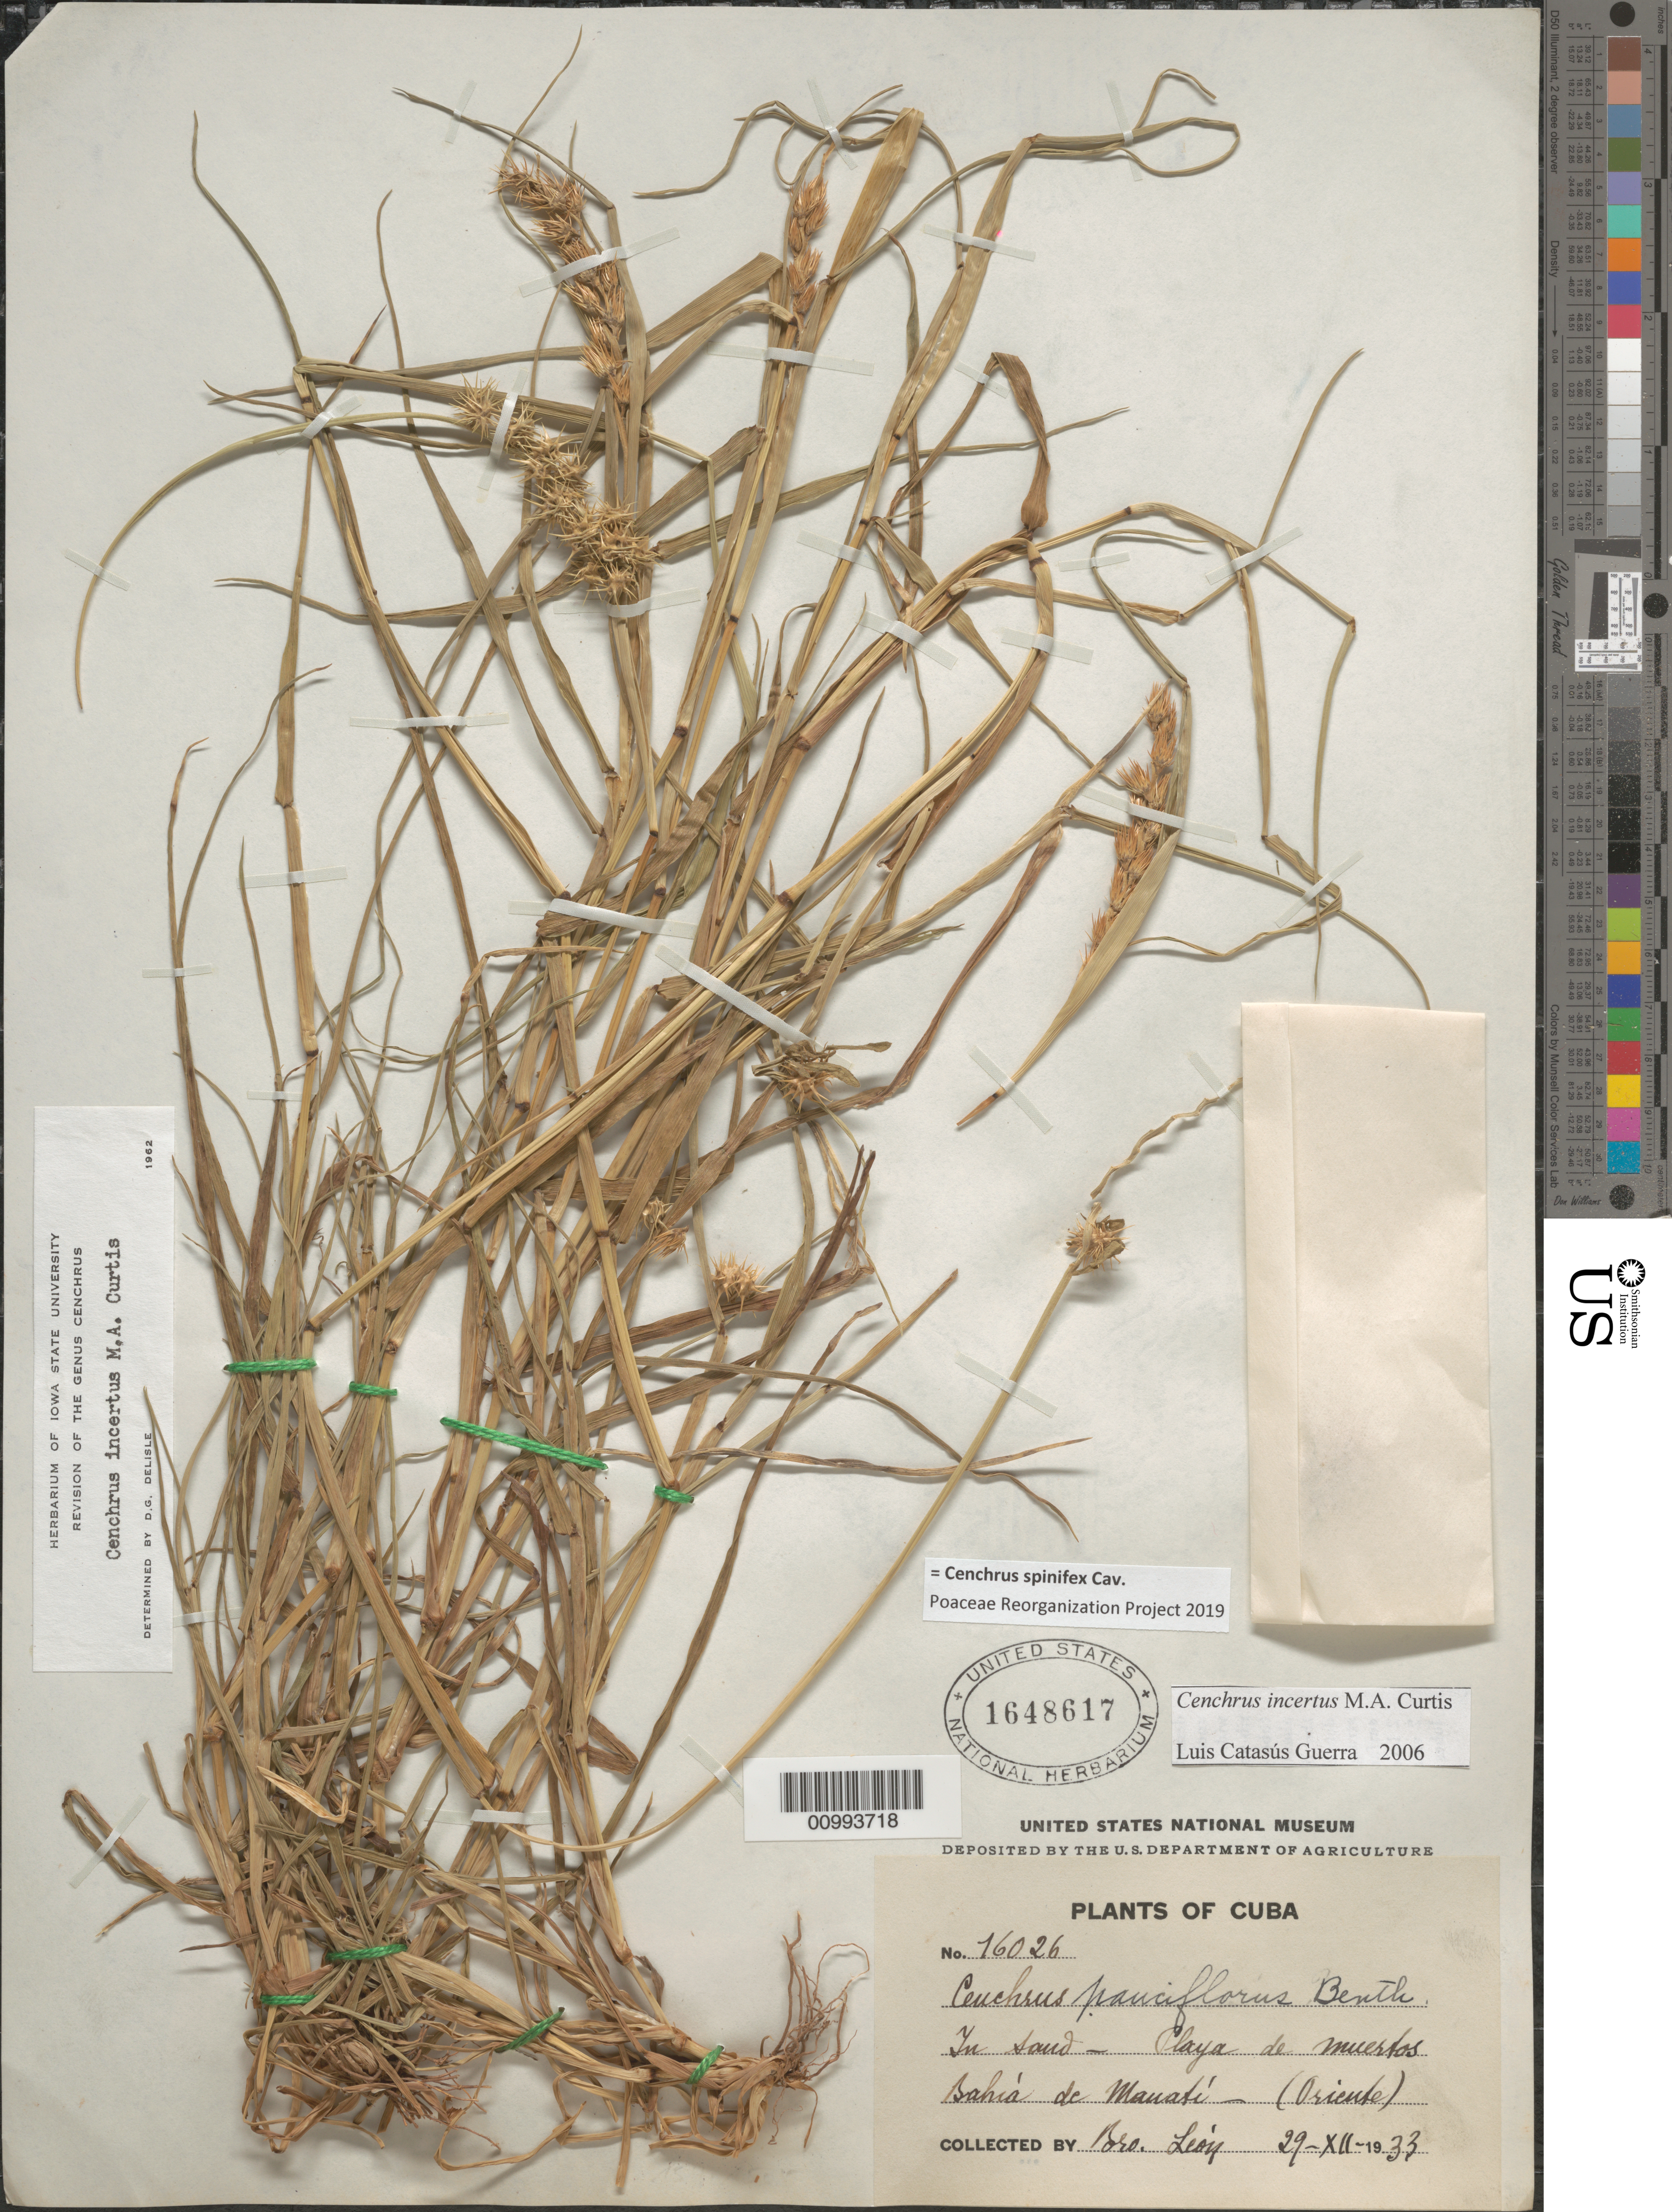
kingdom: Plantae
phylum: Tracheophyta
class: Liliopsida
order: Poales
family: Poaceae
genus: Cenchrus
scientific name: Cenchrus spinifex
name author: Cav.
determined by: Poaceae Reorganization Project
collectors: Bro. León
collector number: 16026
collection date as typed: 29 Dec 1933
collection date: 1933-12-29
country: Cuba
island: Cuba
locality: Oriente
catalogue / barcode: US 1648617